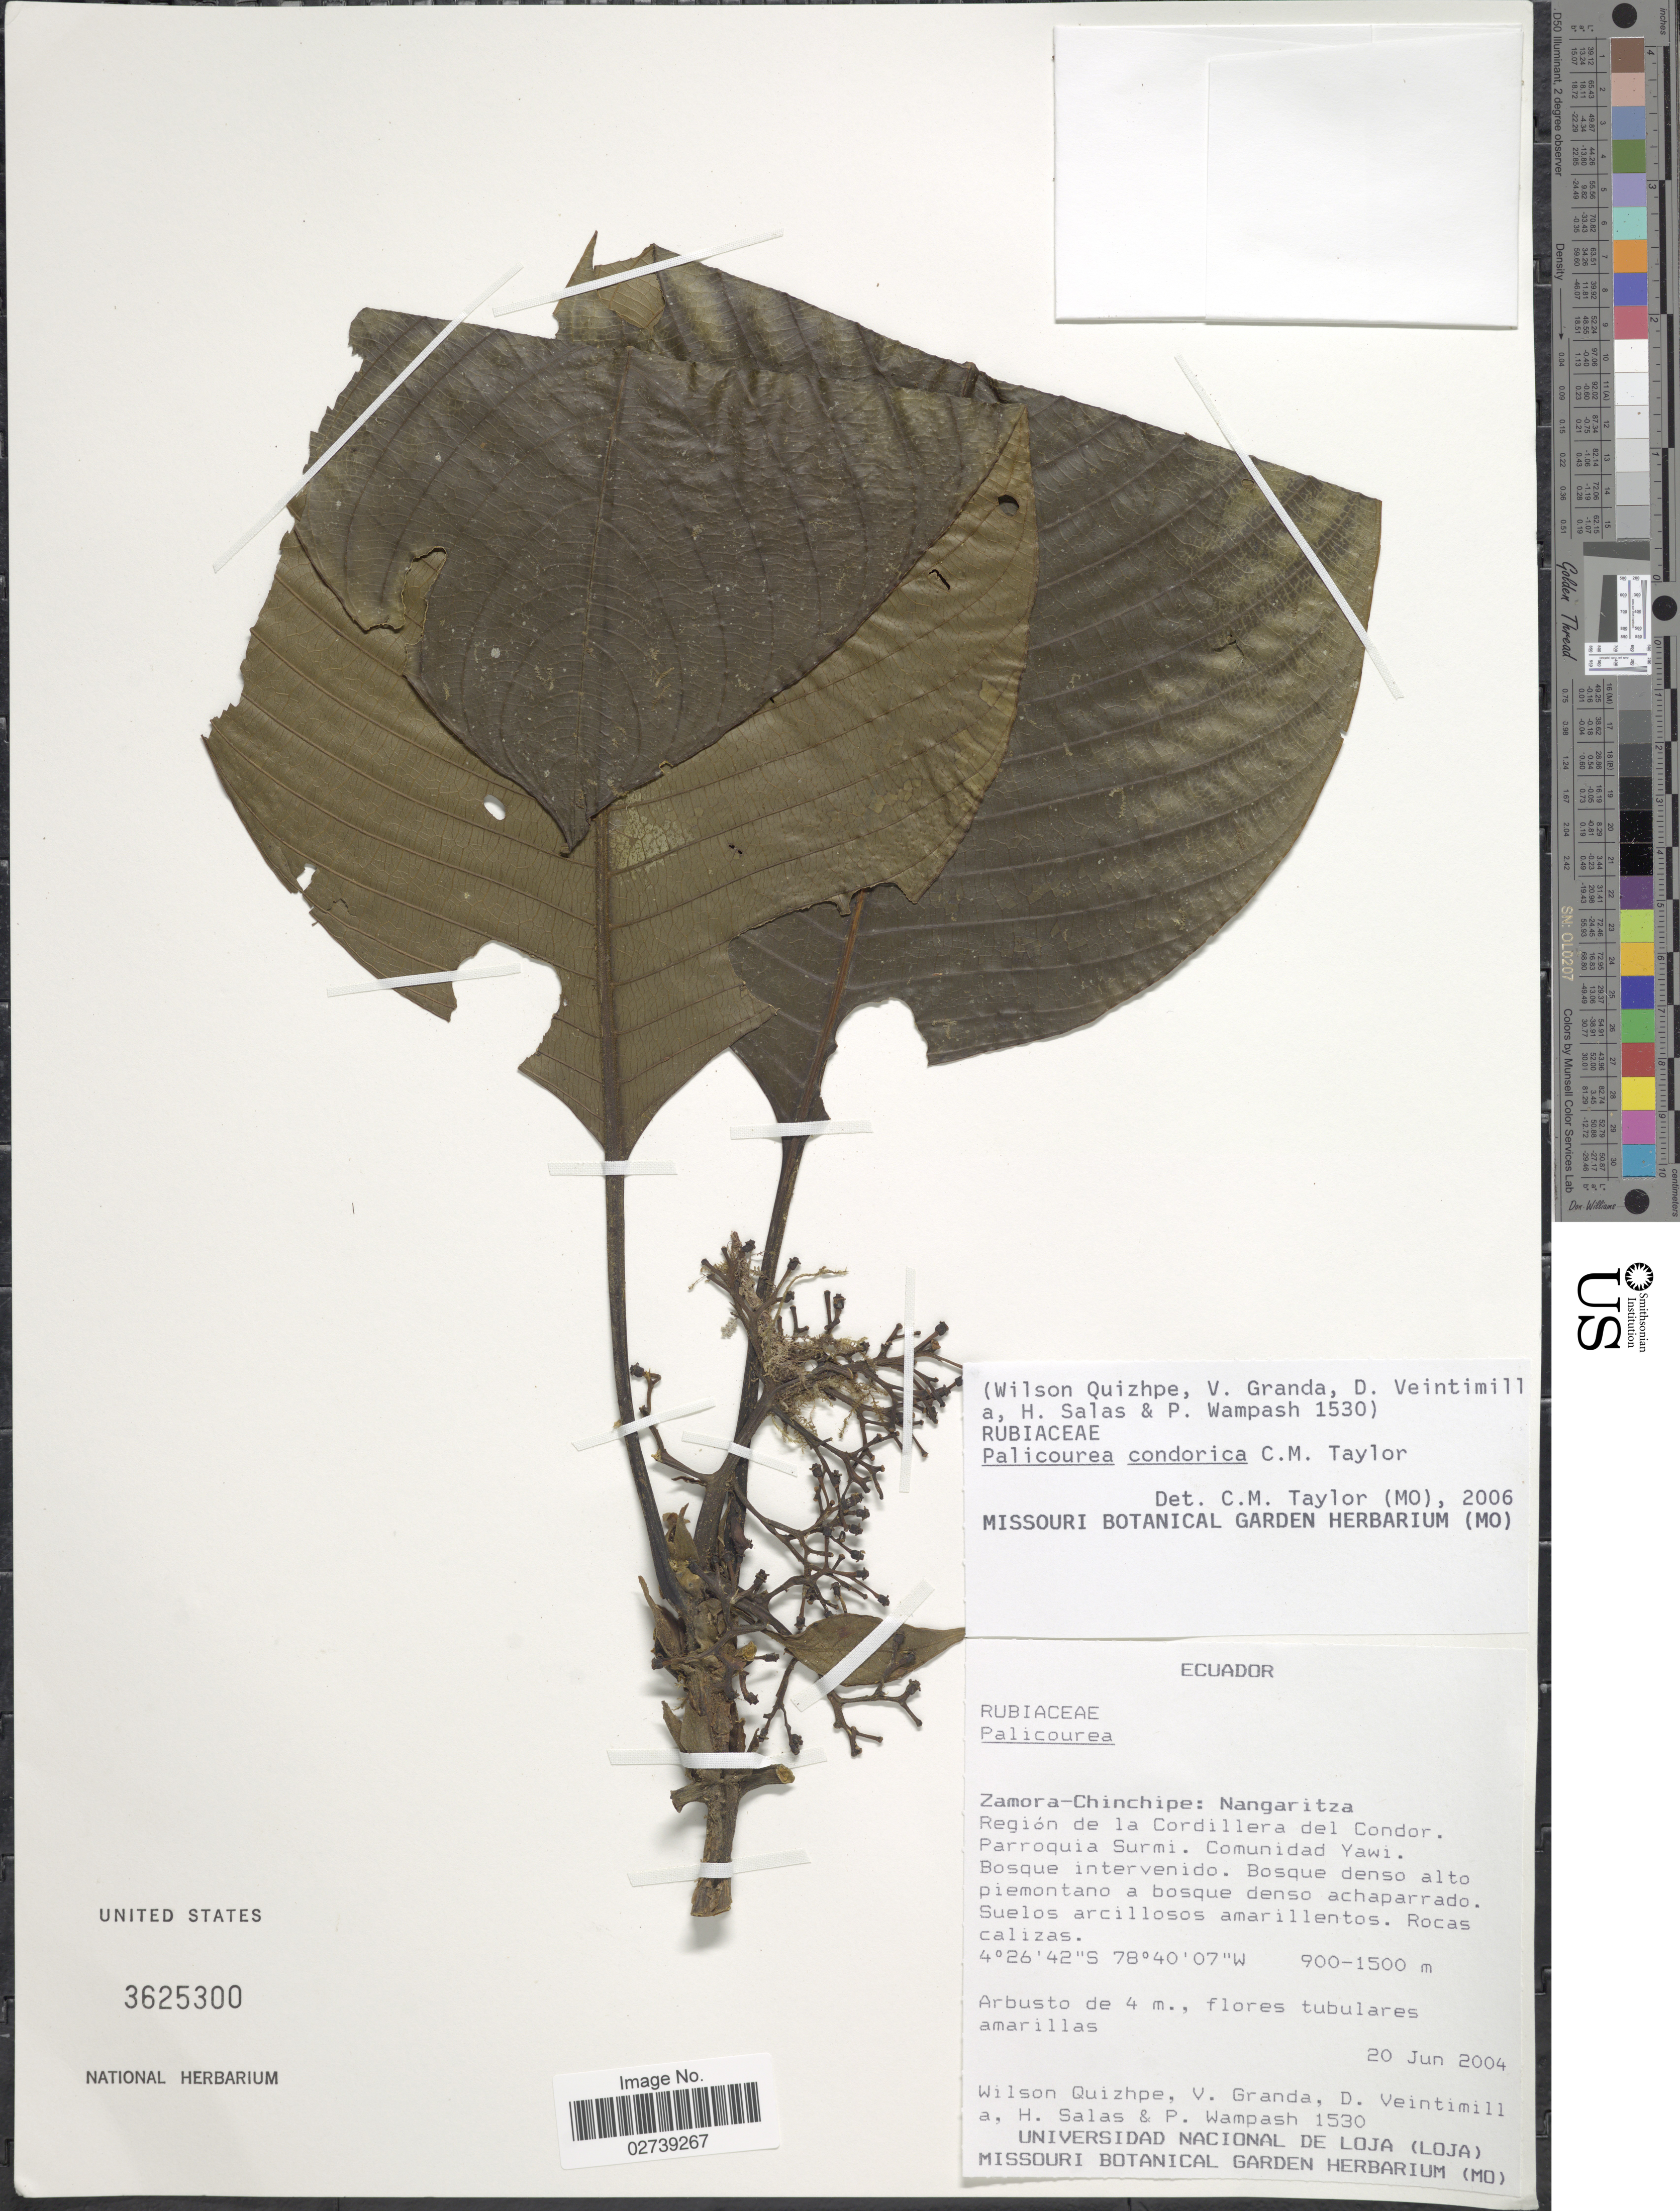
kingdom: Plantae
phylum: Tracheophyta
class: Magnoliopsida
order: Gentianales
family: Rubiaceae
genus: Palicourea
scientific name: Palicourea condorica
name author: C.M. Taylor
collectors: W. Quizhpe, V. Granda, D. Veintimilla, H. Salas & P. Wampash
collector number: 1530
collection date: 2004-06-20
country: Ecuador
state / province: Zamora-Chinchipe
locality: Nangaritza. Region de la Cordillera del Condor. Parroquia Surmi. Comunidad Yawi.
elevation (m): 900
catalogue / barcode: US 3625300